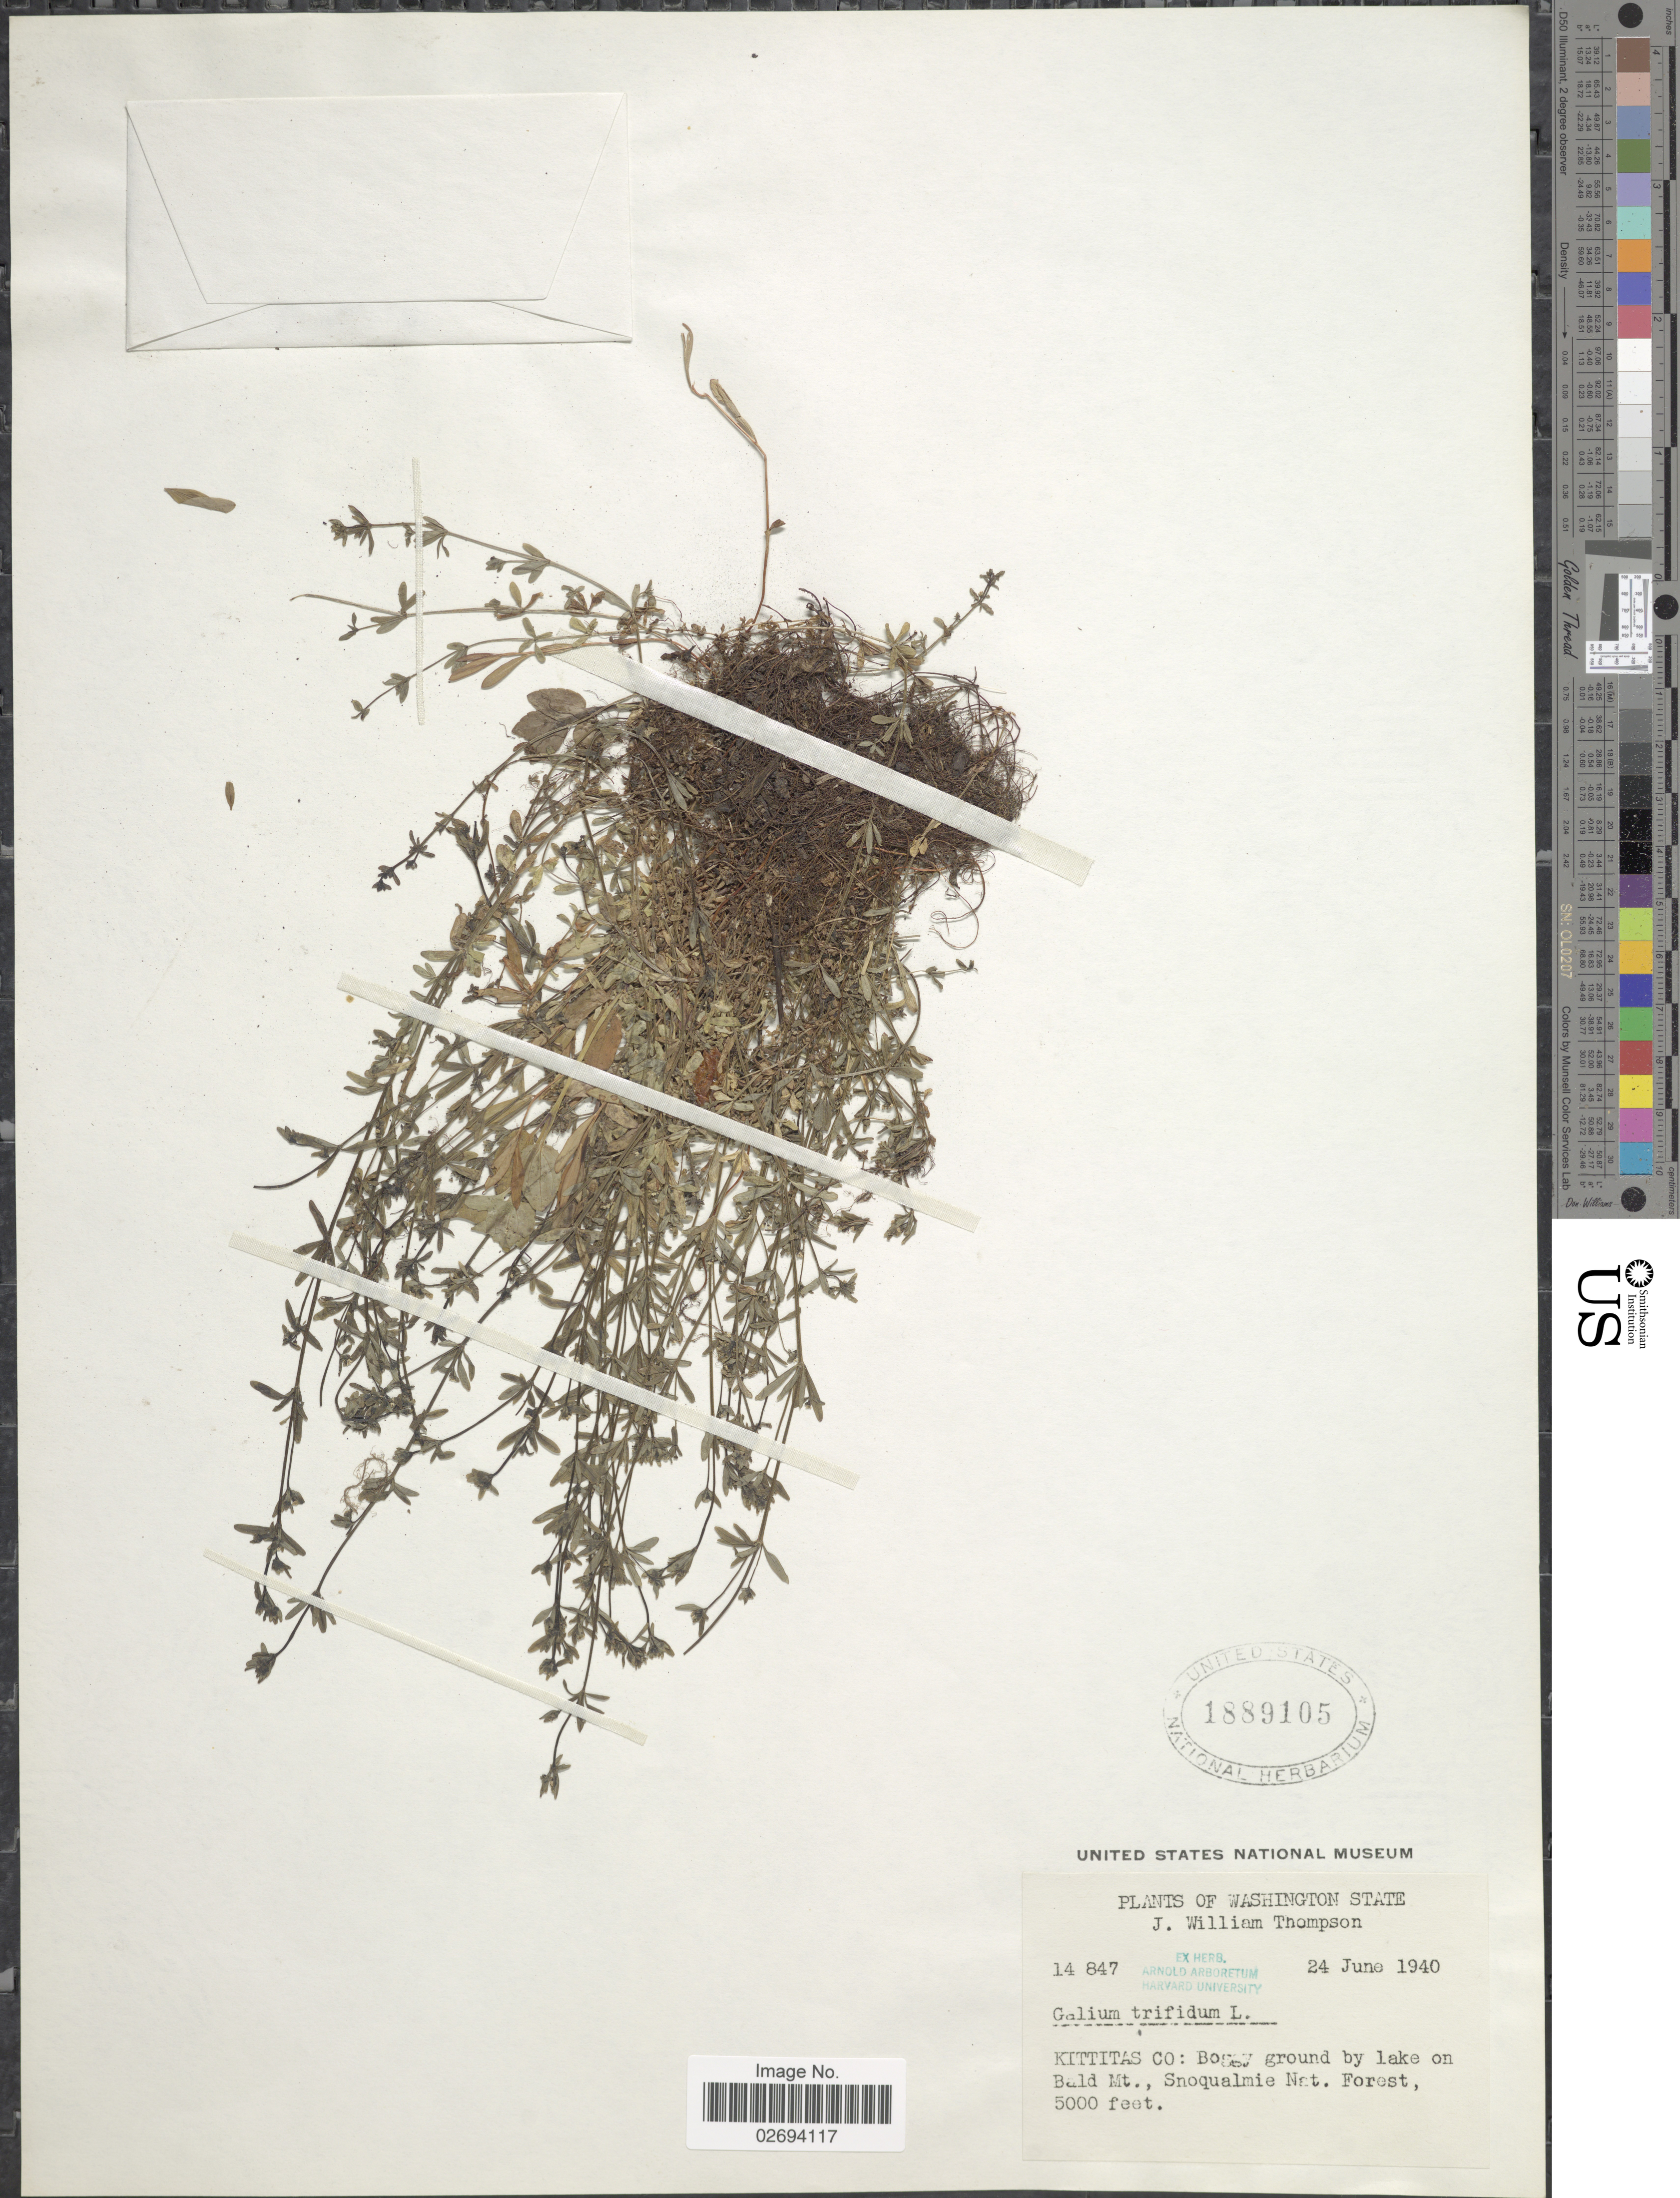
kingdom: Plantae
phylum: Tracheophyta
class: Magnoliopsida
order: Gentianales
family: Rubiaceae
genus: Galium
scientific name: Galium trifidum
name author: L.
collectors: J. W. Thompson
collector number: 14847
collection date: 1940-06-24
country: United States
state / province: Washington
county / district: Kittitas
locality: Kittitas Co.: Boggy ground by lake on Bald Mt., Snoqualmie Nat. Forest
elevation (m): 1524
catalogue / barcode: US 1889105